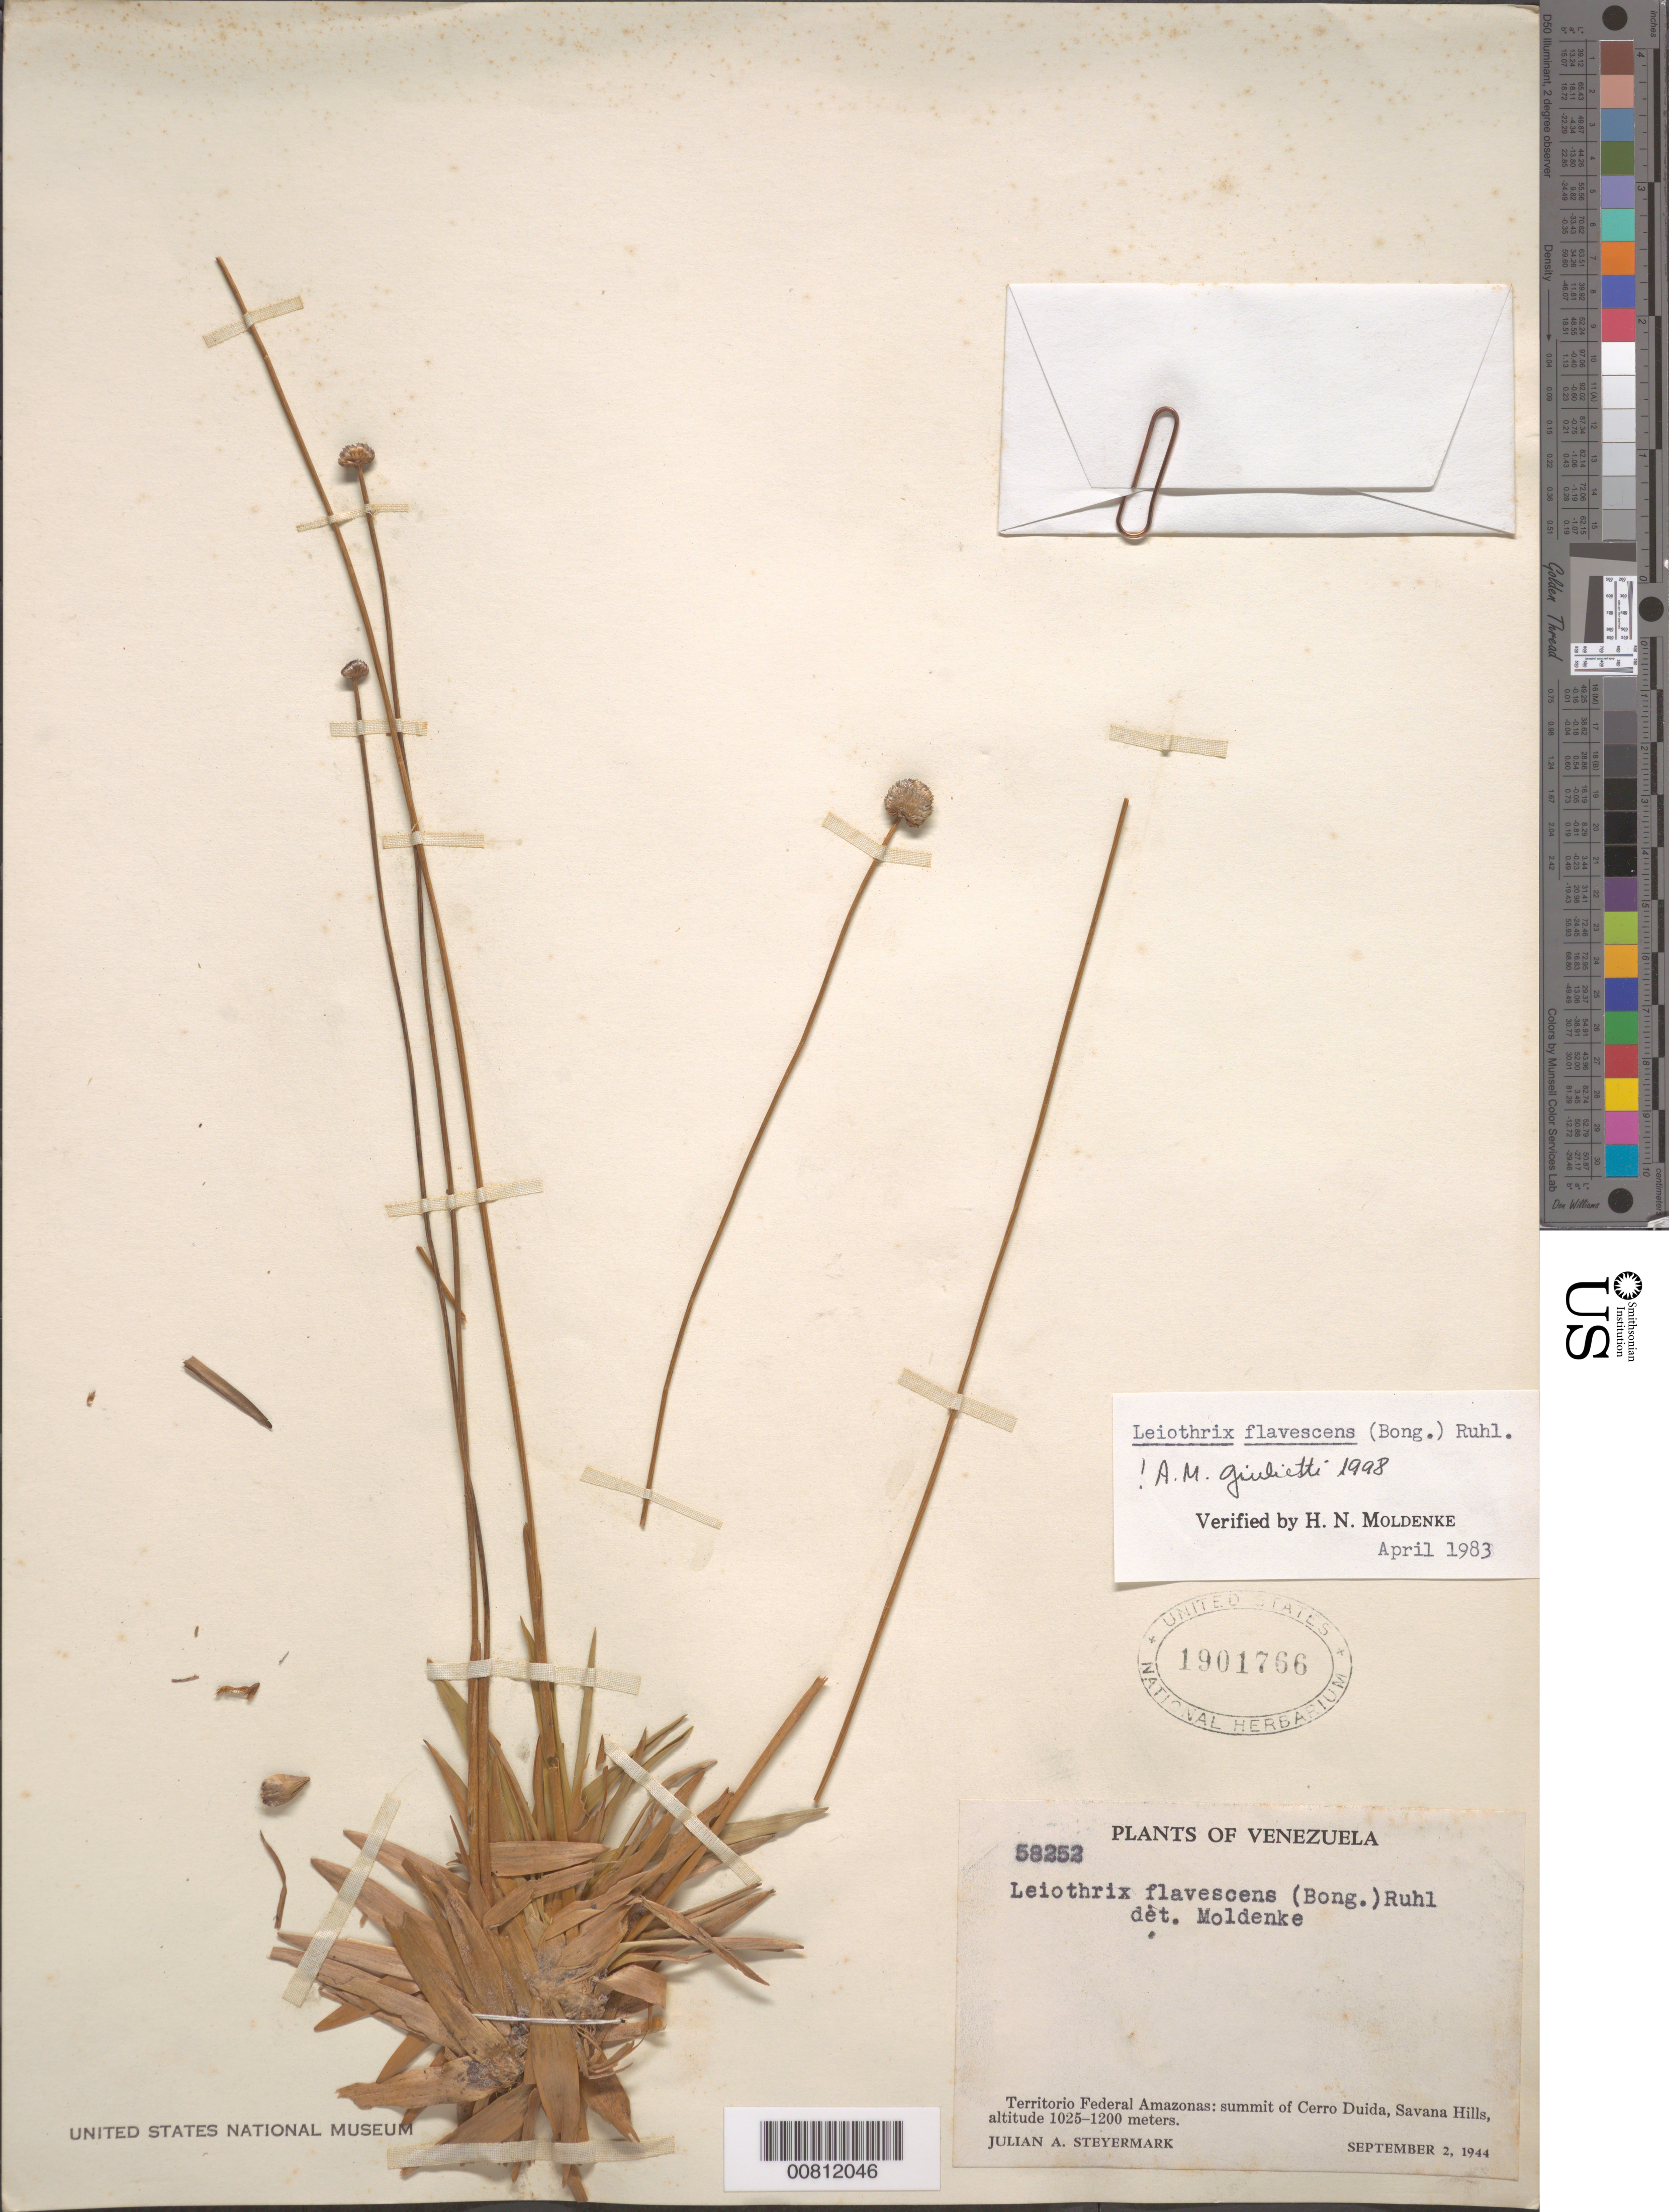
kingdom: Plantae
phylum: Tracheophyta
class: Liliopsida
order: Poales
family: Eriocaulaceae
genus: Leiothrix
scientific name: Leiothrix flavescens var. flavescens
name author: (Bong.) Ruhland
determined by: Giulietti, Ana M.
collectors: J. Steyermark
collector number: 58252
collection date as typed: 2-Sep-44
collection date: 1944-09-02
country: Venezuela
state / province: Amazonas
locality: Cerro Duida, summit, Caño Negro, Savanna Hills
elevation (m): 1025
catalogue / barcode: US 1901766